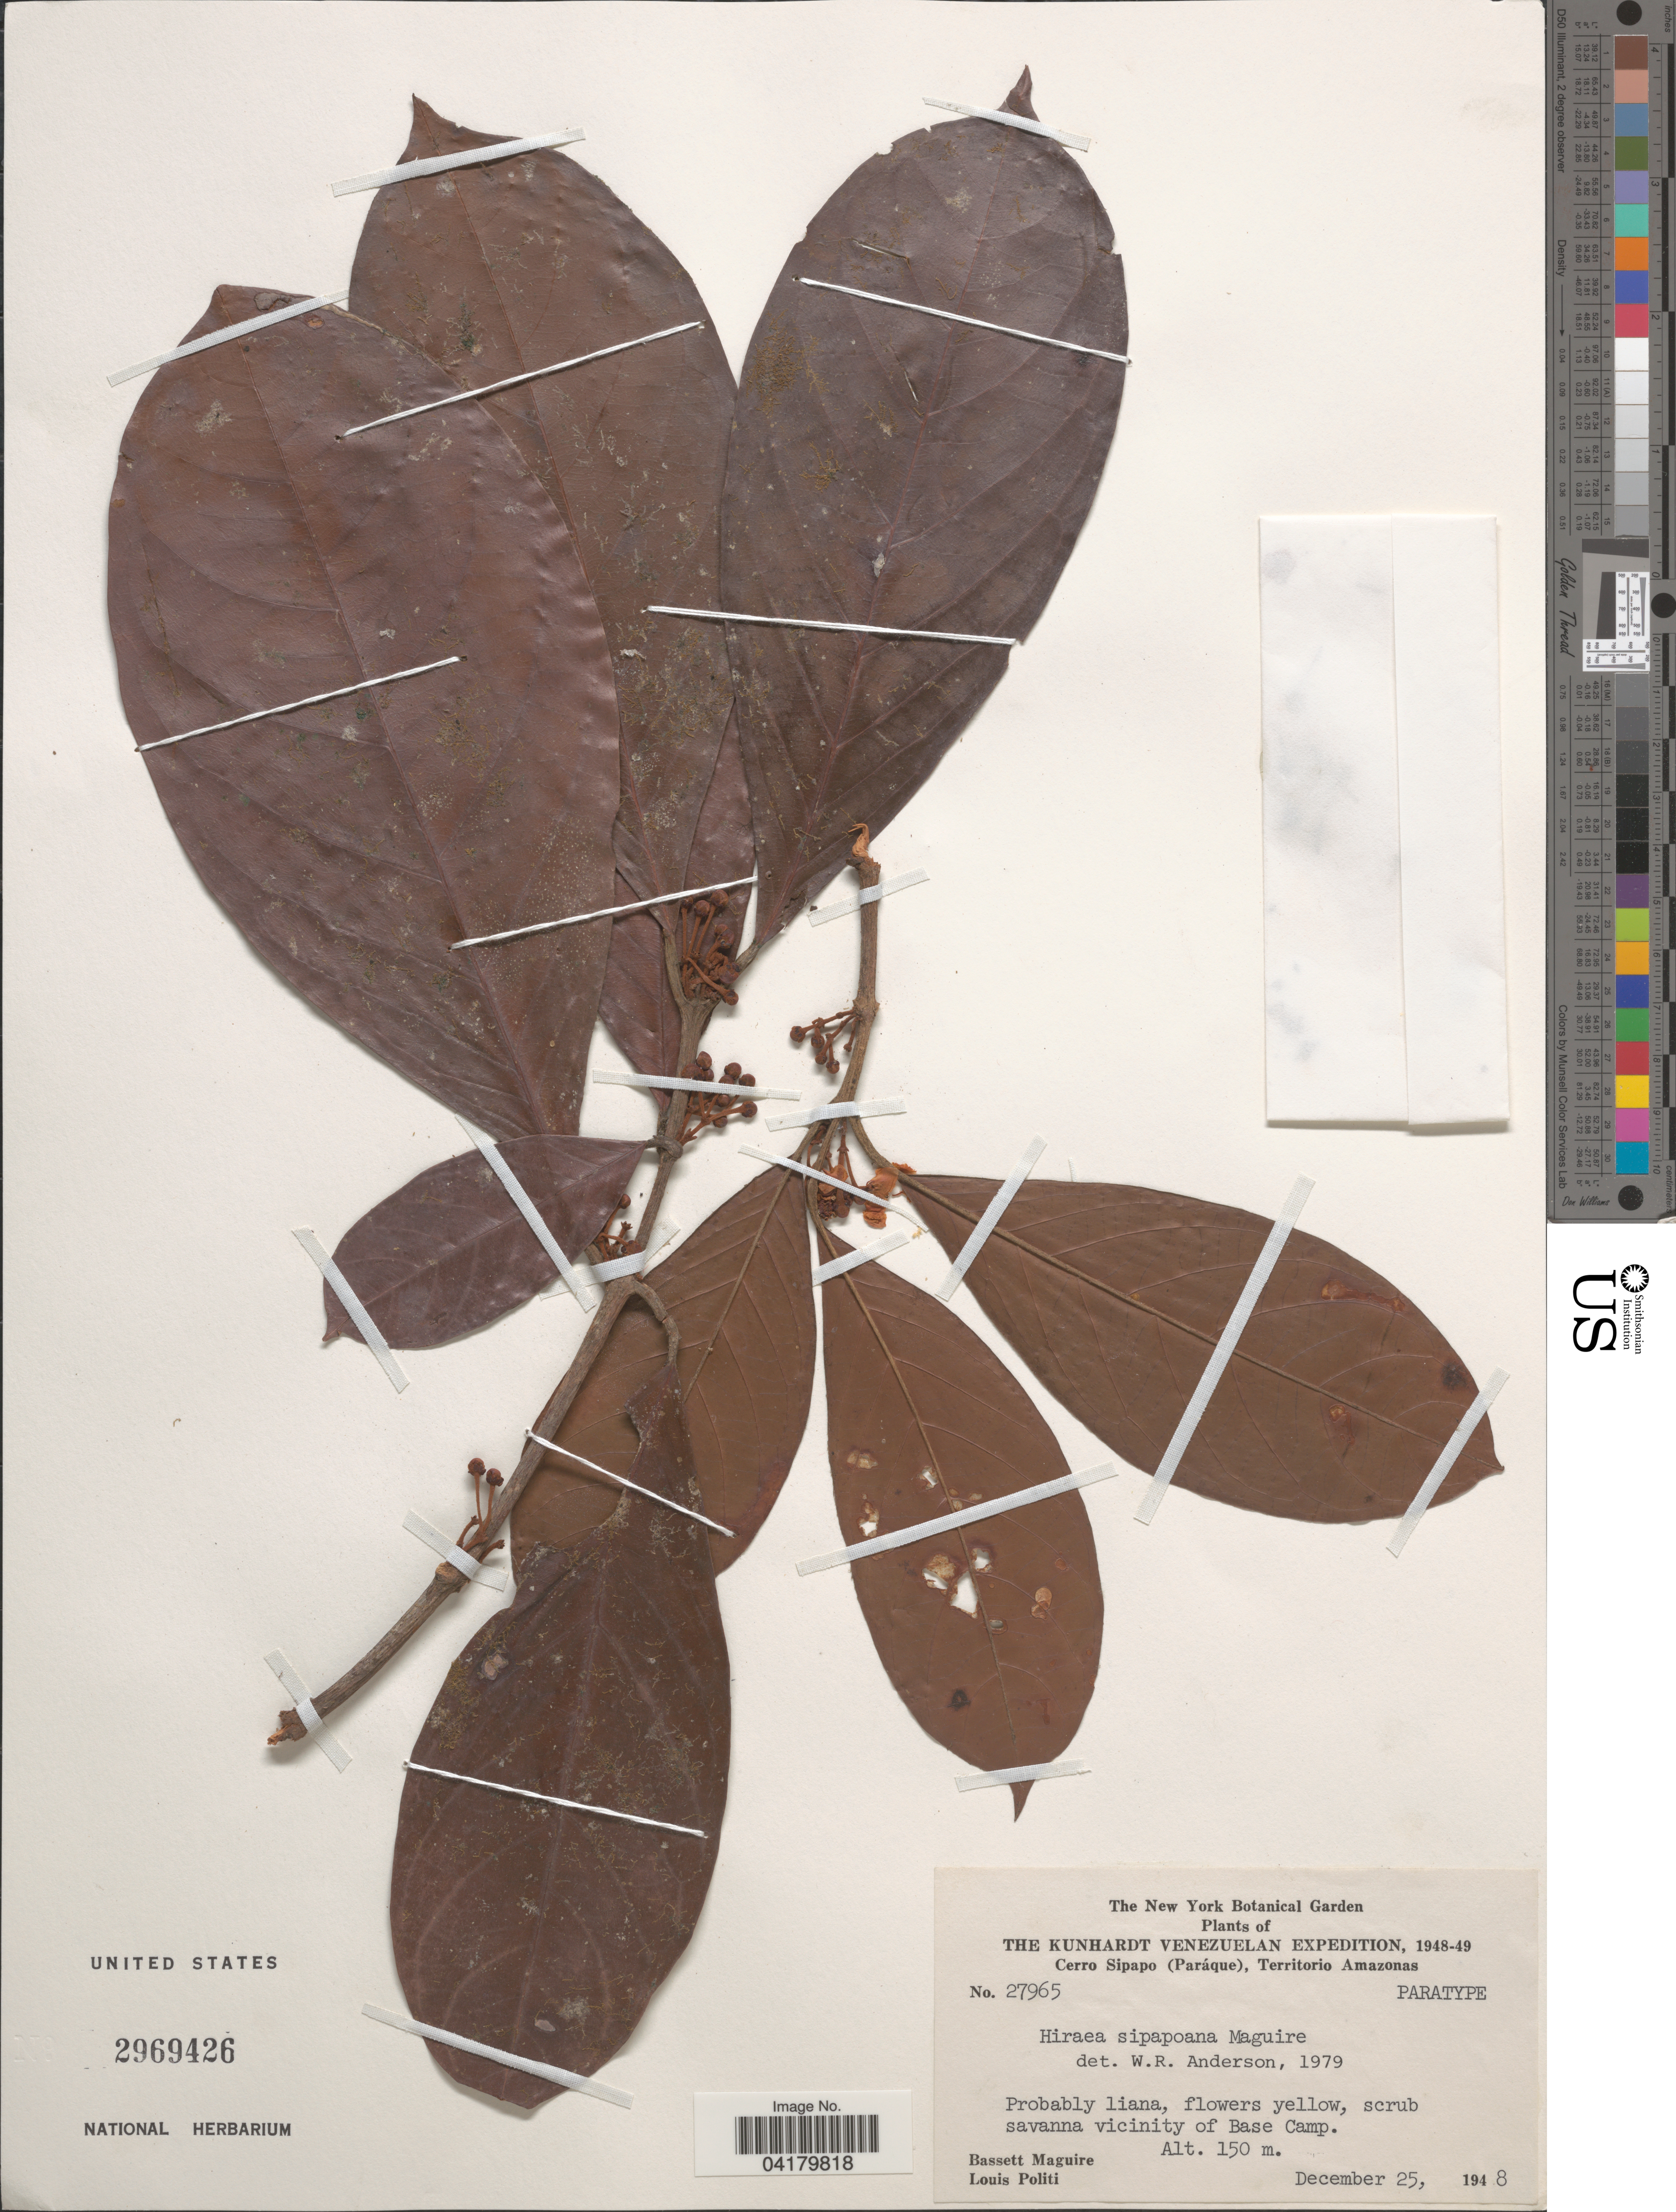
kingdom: Plantae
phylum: Tracheophyta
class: Magnoliopsida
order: Malpighiales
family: Malpighiaceae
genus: Hiraea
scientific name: Hiraea sipapoana Maguire, ined.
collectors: B. Maguire & L. Politi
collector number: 27965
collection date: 1948-12-25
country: Venezuela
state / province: Amazonas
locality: The Kunhardt Venezuelan Expedition, 1948-49. Cerro Sipapo (Paráque), Territorio Amazonas. Scrub savanna vicinity of Base Camp.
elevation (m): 150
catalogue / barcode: US 2969426